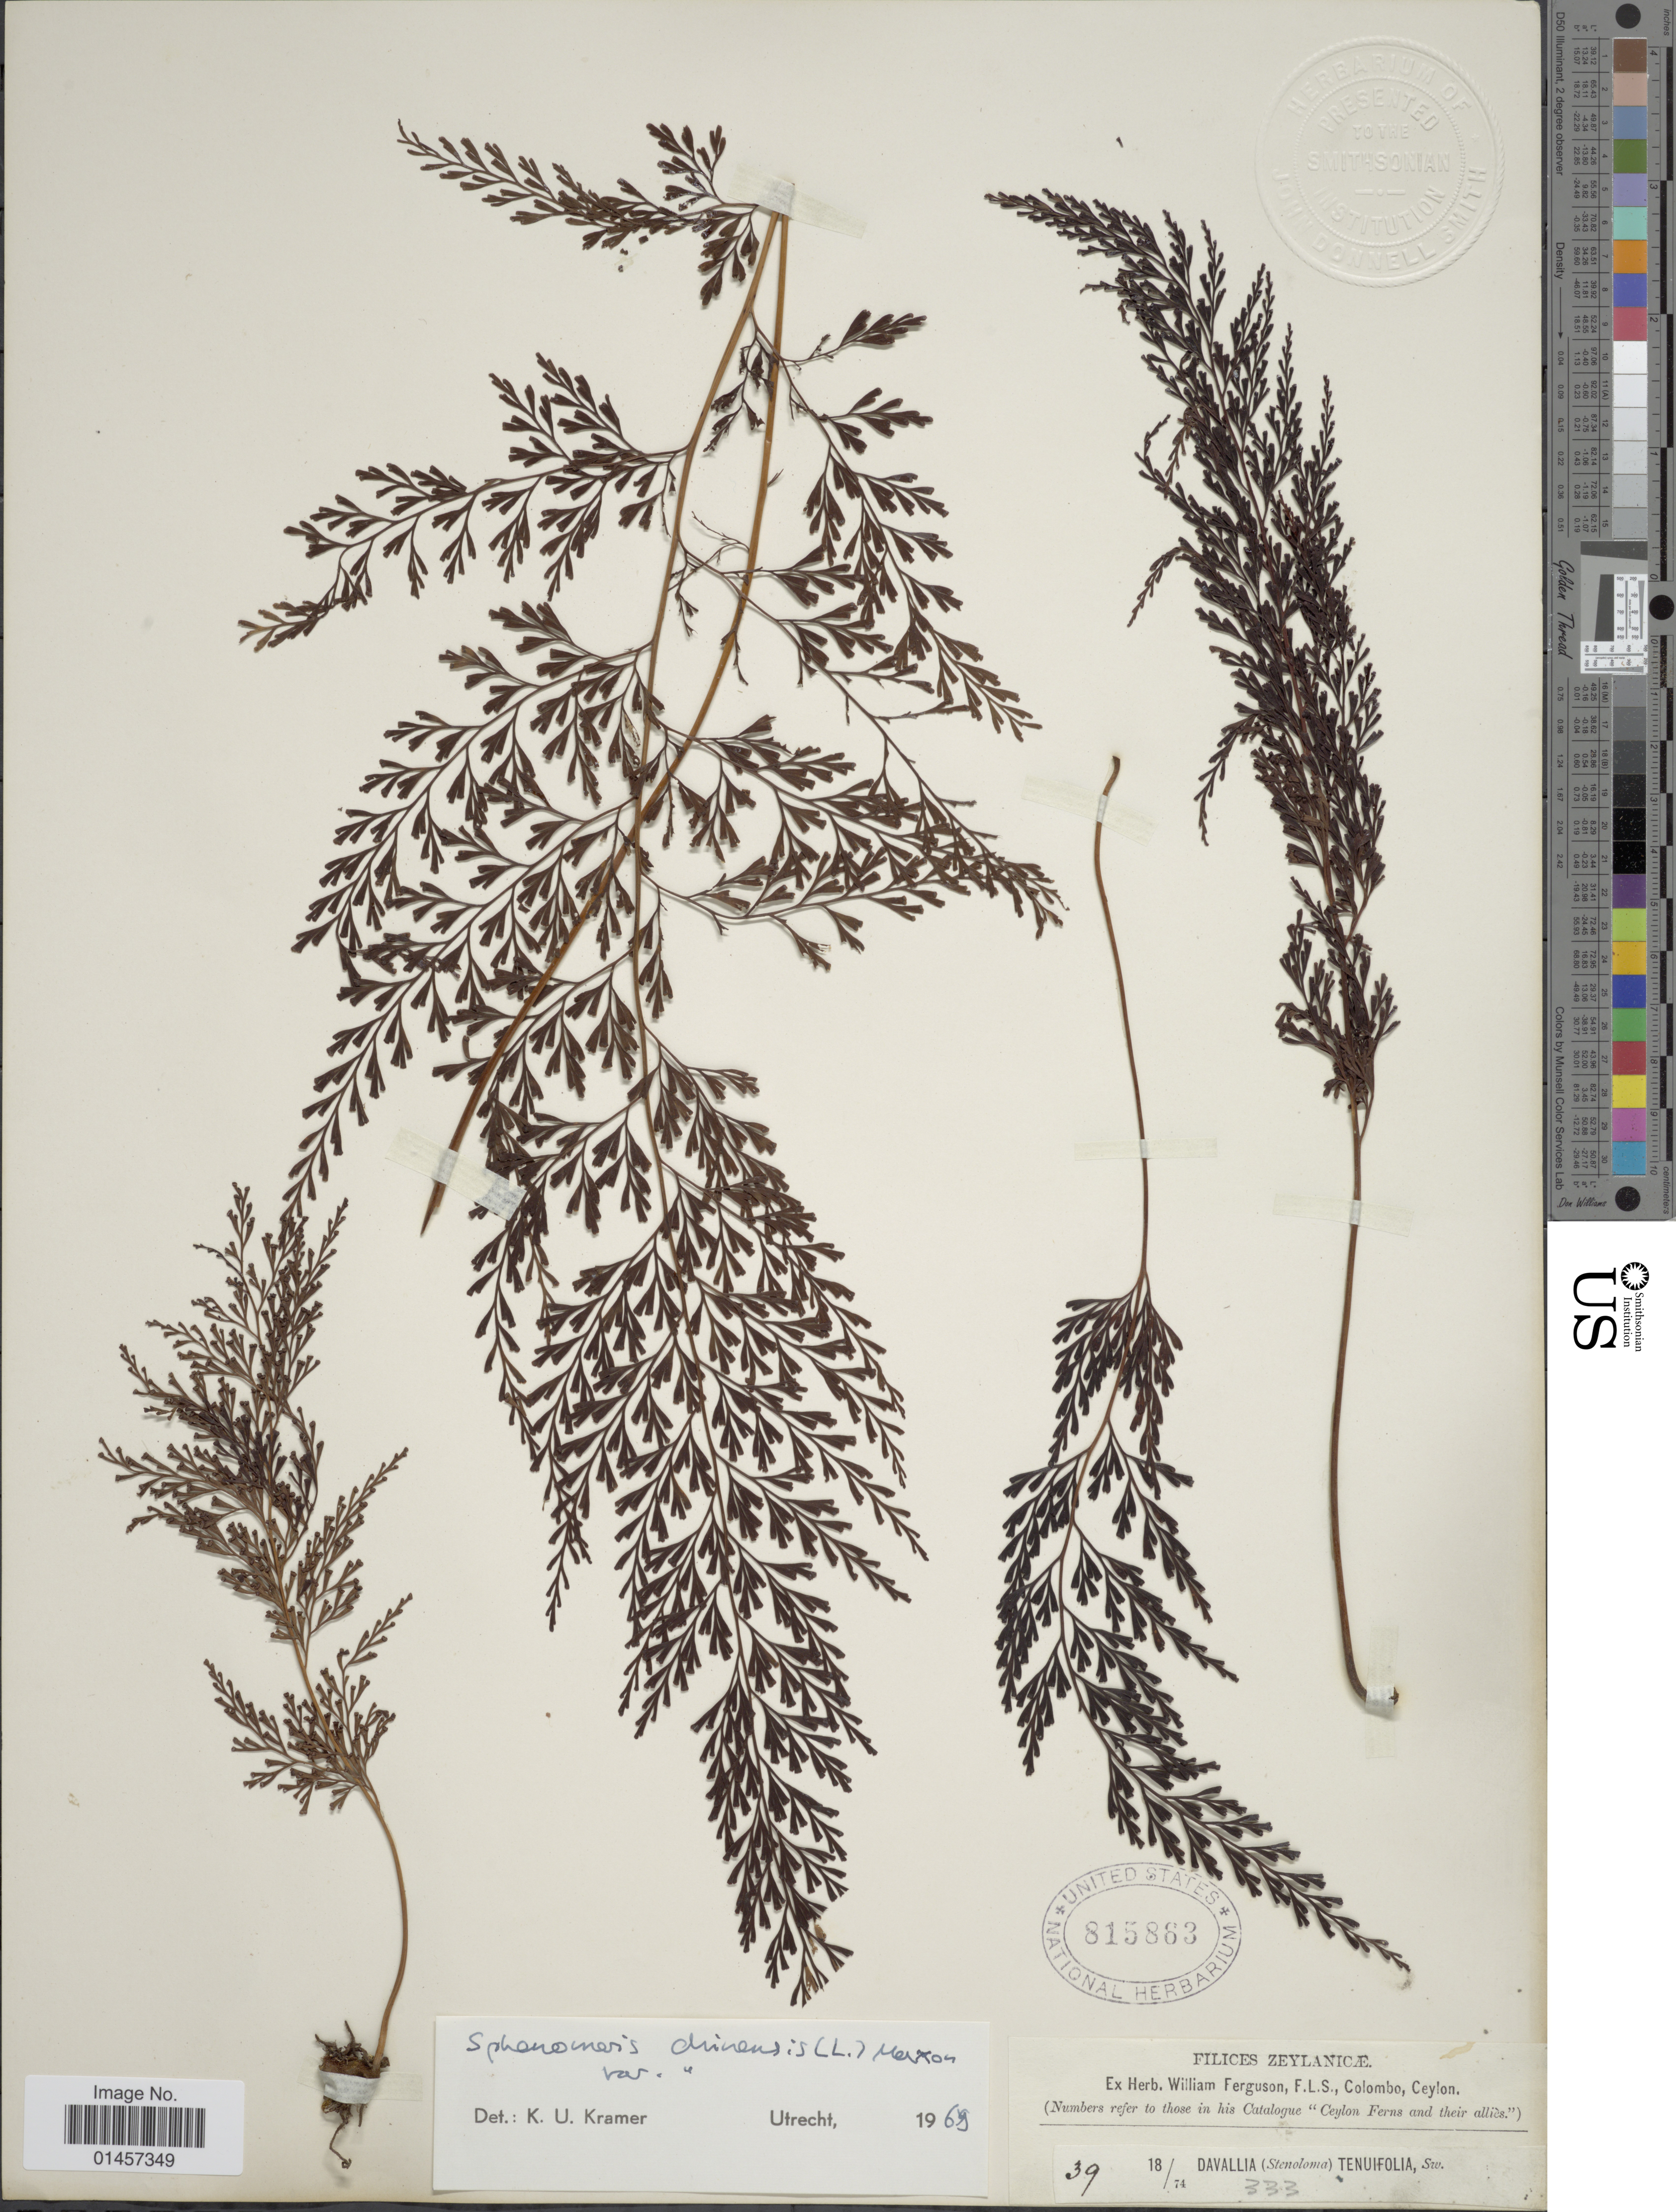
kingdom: Plantae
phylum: Tracheophyta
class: Polypodiopsida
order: Polypodiales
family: Lindsaeaceae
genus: Sphenomeris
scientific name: Sphenomeris chinensis var. chinensis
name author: (L.) Maxon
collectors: ex herb. W. Ferguson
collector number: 39*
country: New Zealand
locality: Filices Zeylanicae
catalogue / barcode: US 815863